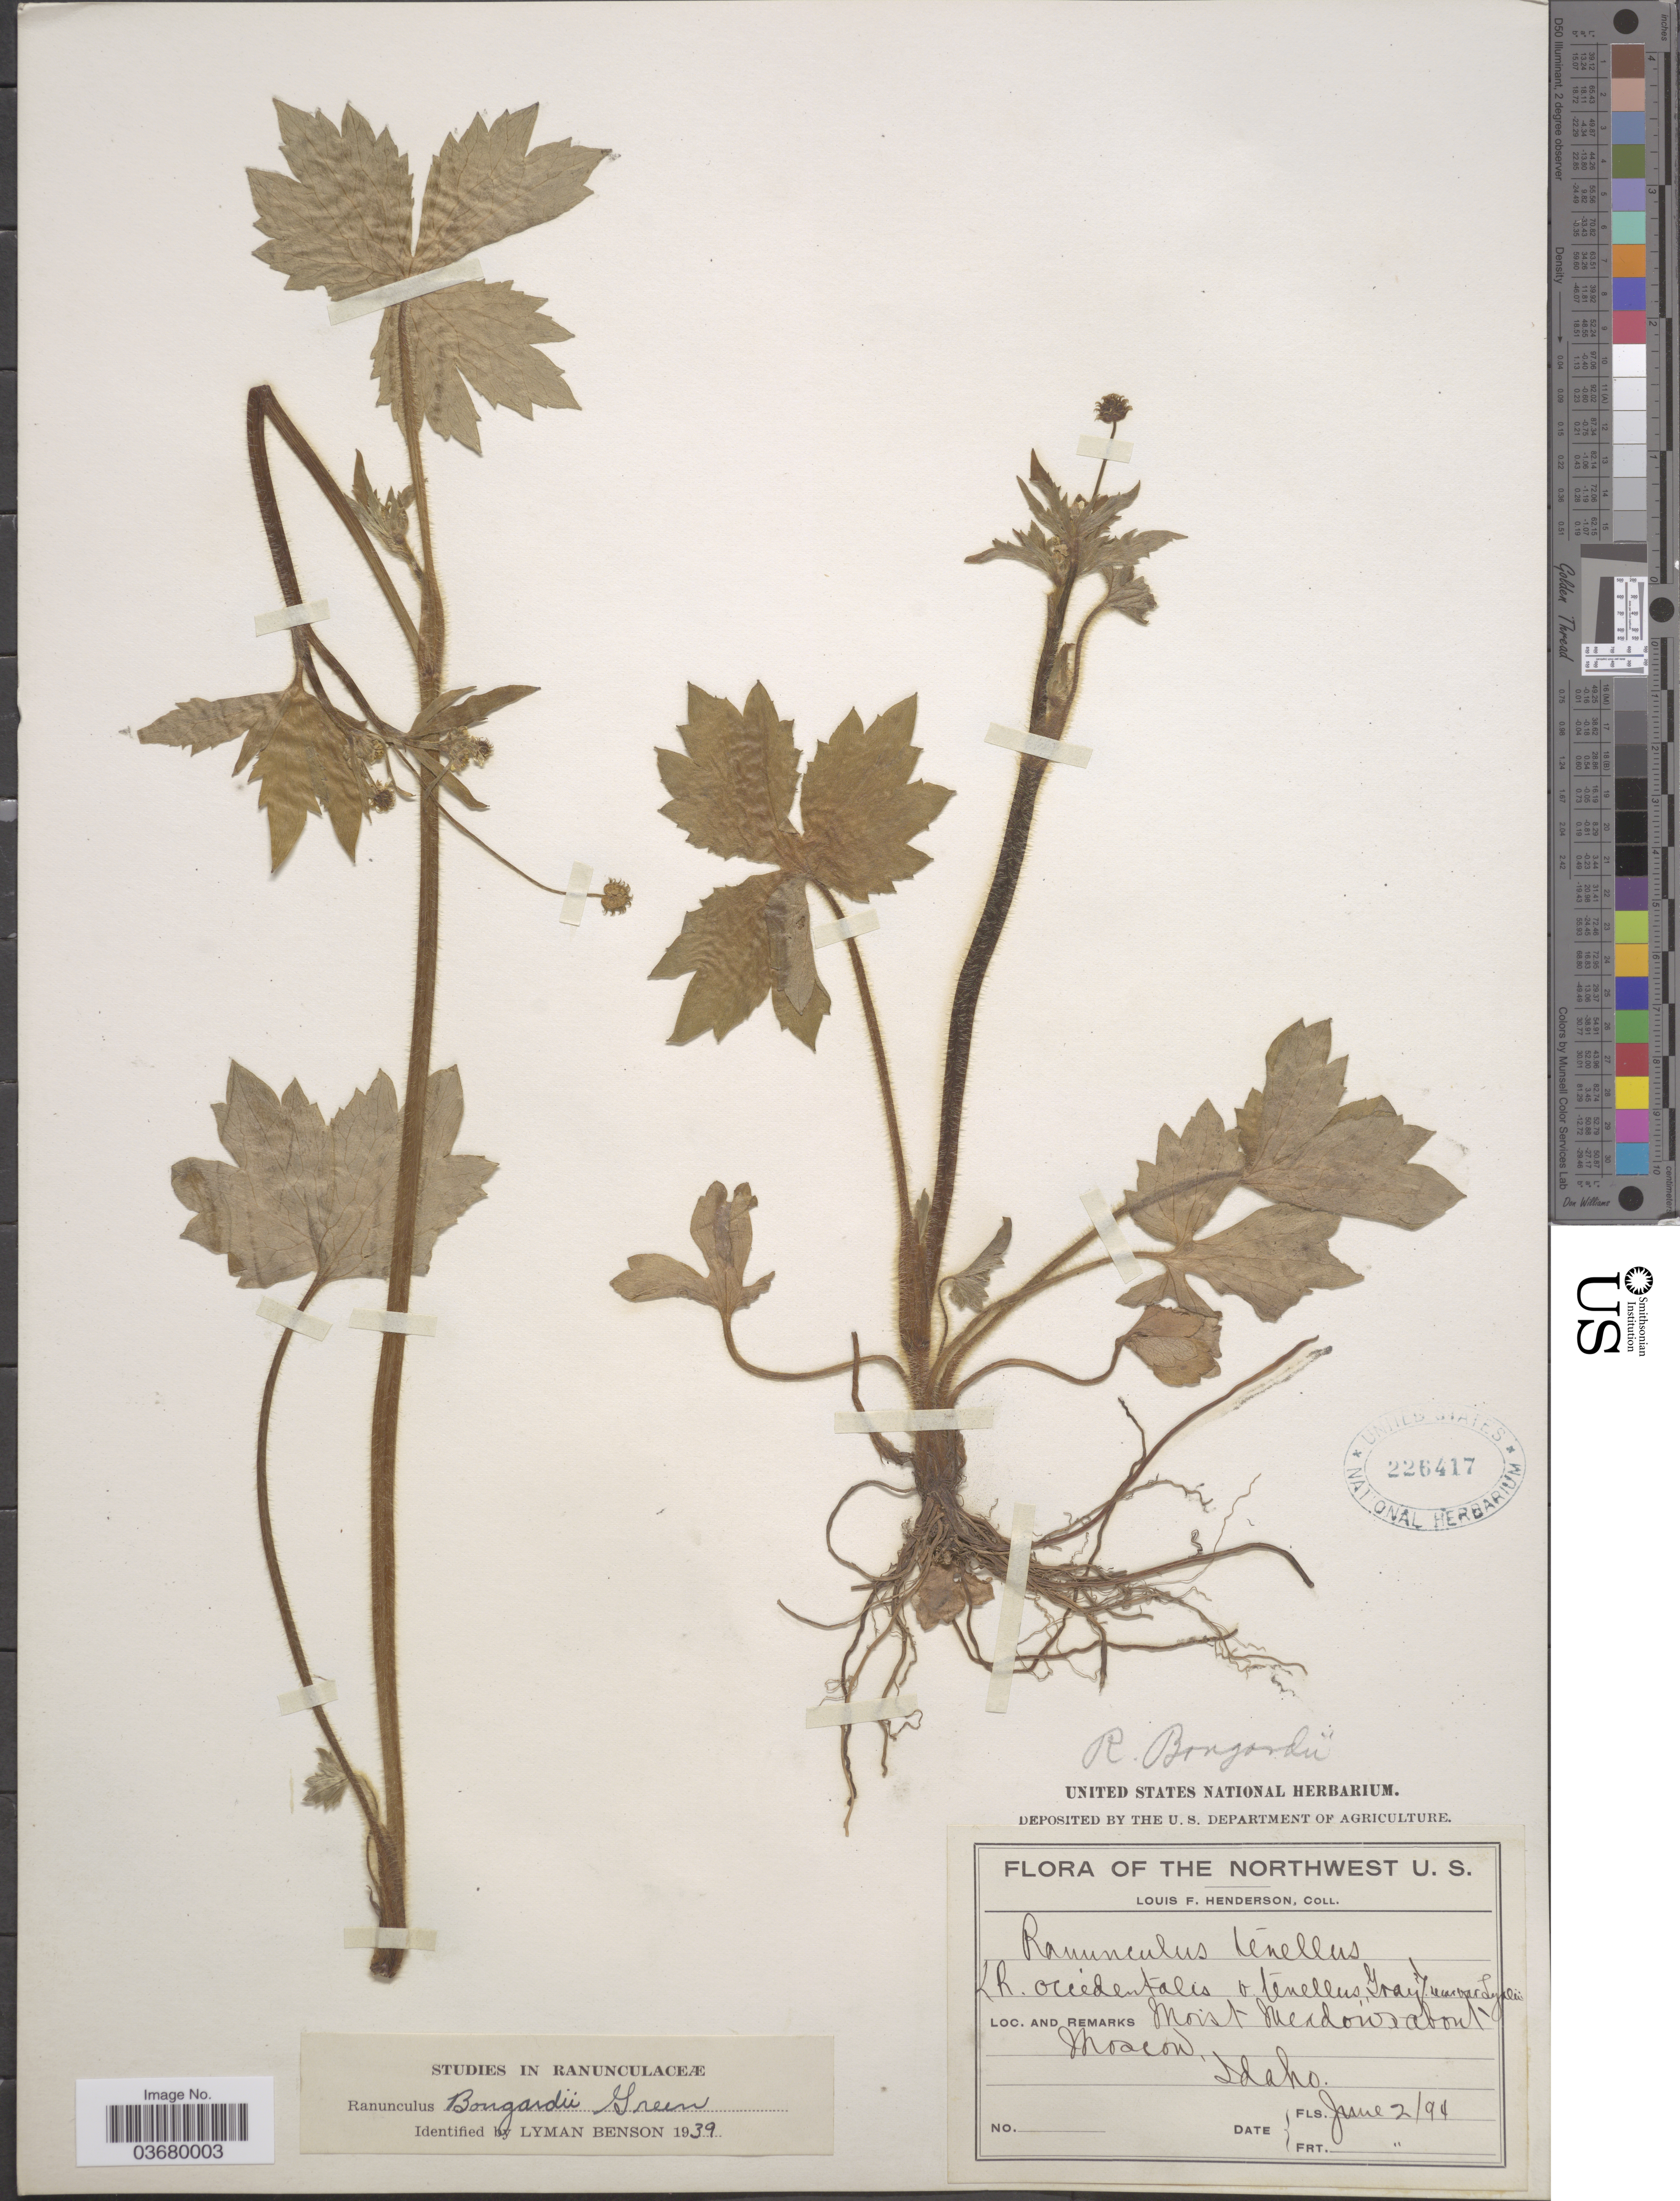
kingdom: Plantae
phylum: Tracheophyta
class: Magnoliopsida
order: Ranunculales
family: Ranunculaceae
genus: Ranunculus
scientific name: Ranunculus bongardii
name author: Greene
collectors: L. Henderson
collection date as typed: Transcribed d/m/y: 2/6/94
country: United States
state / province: Idaho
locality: About Moscow. The Northwest U. S.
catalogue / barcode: US 226417